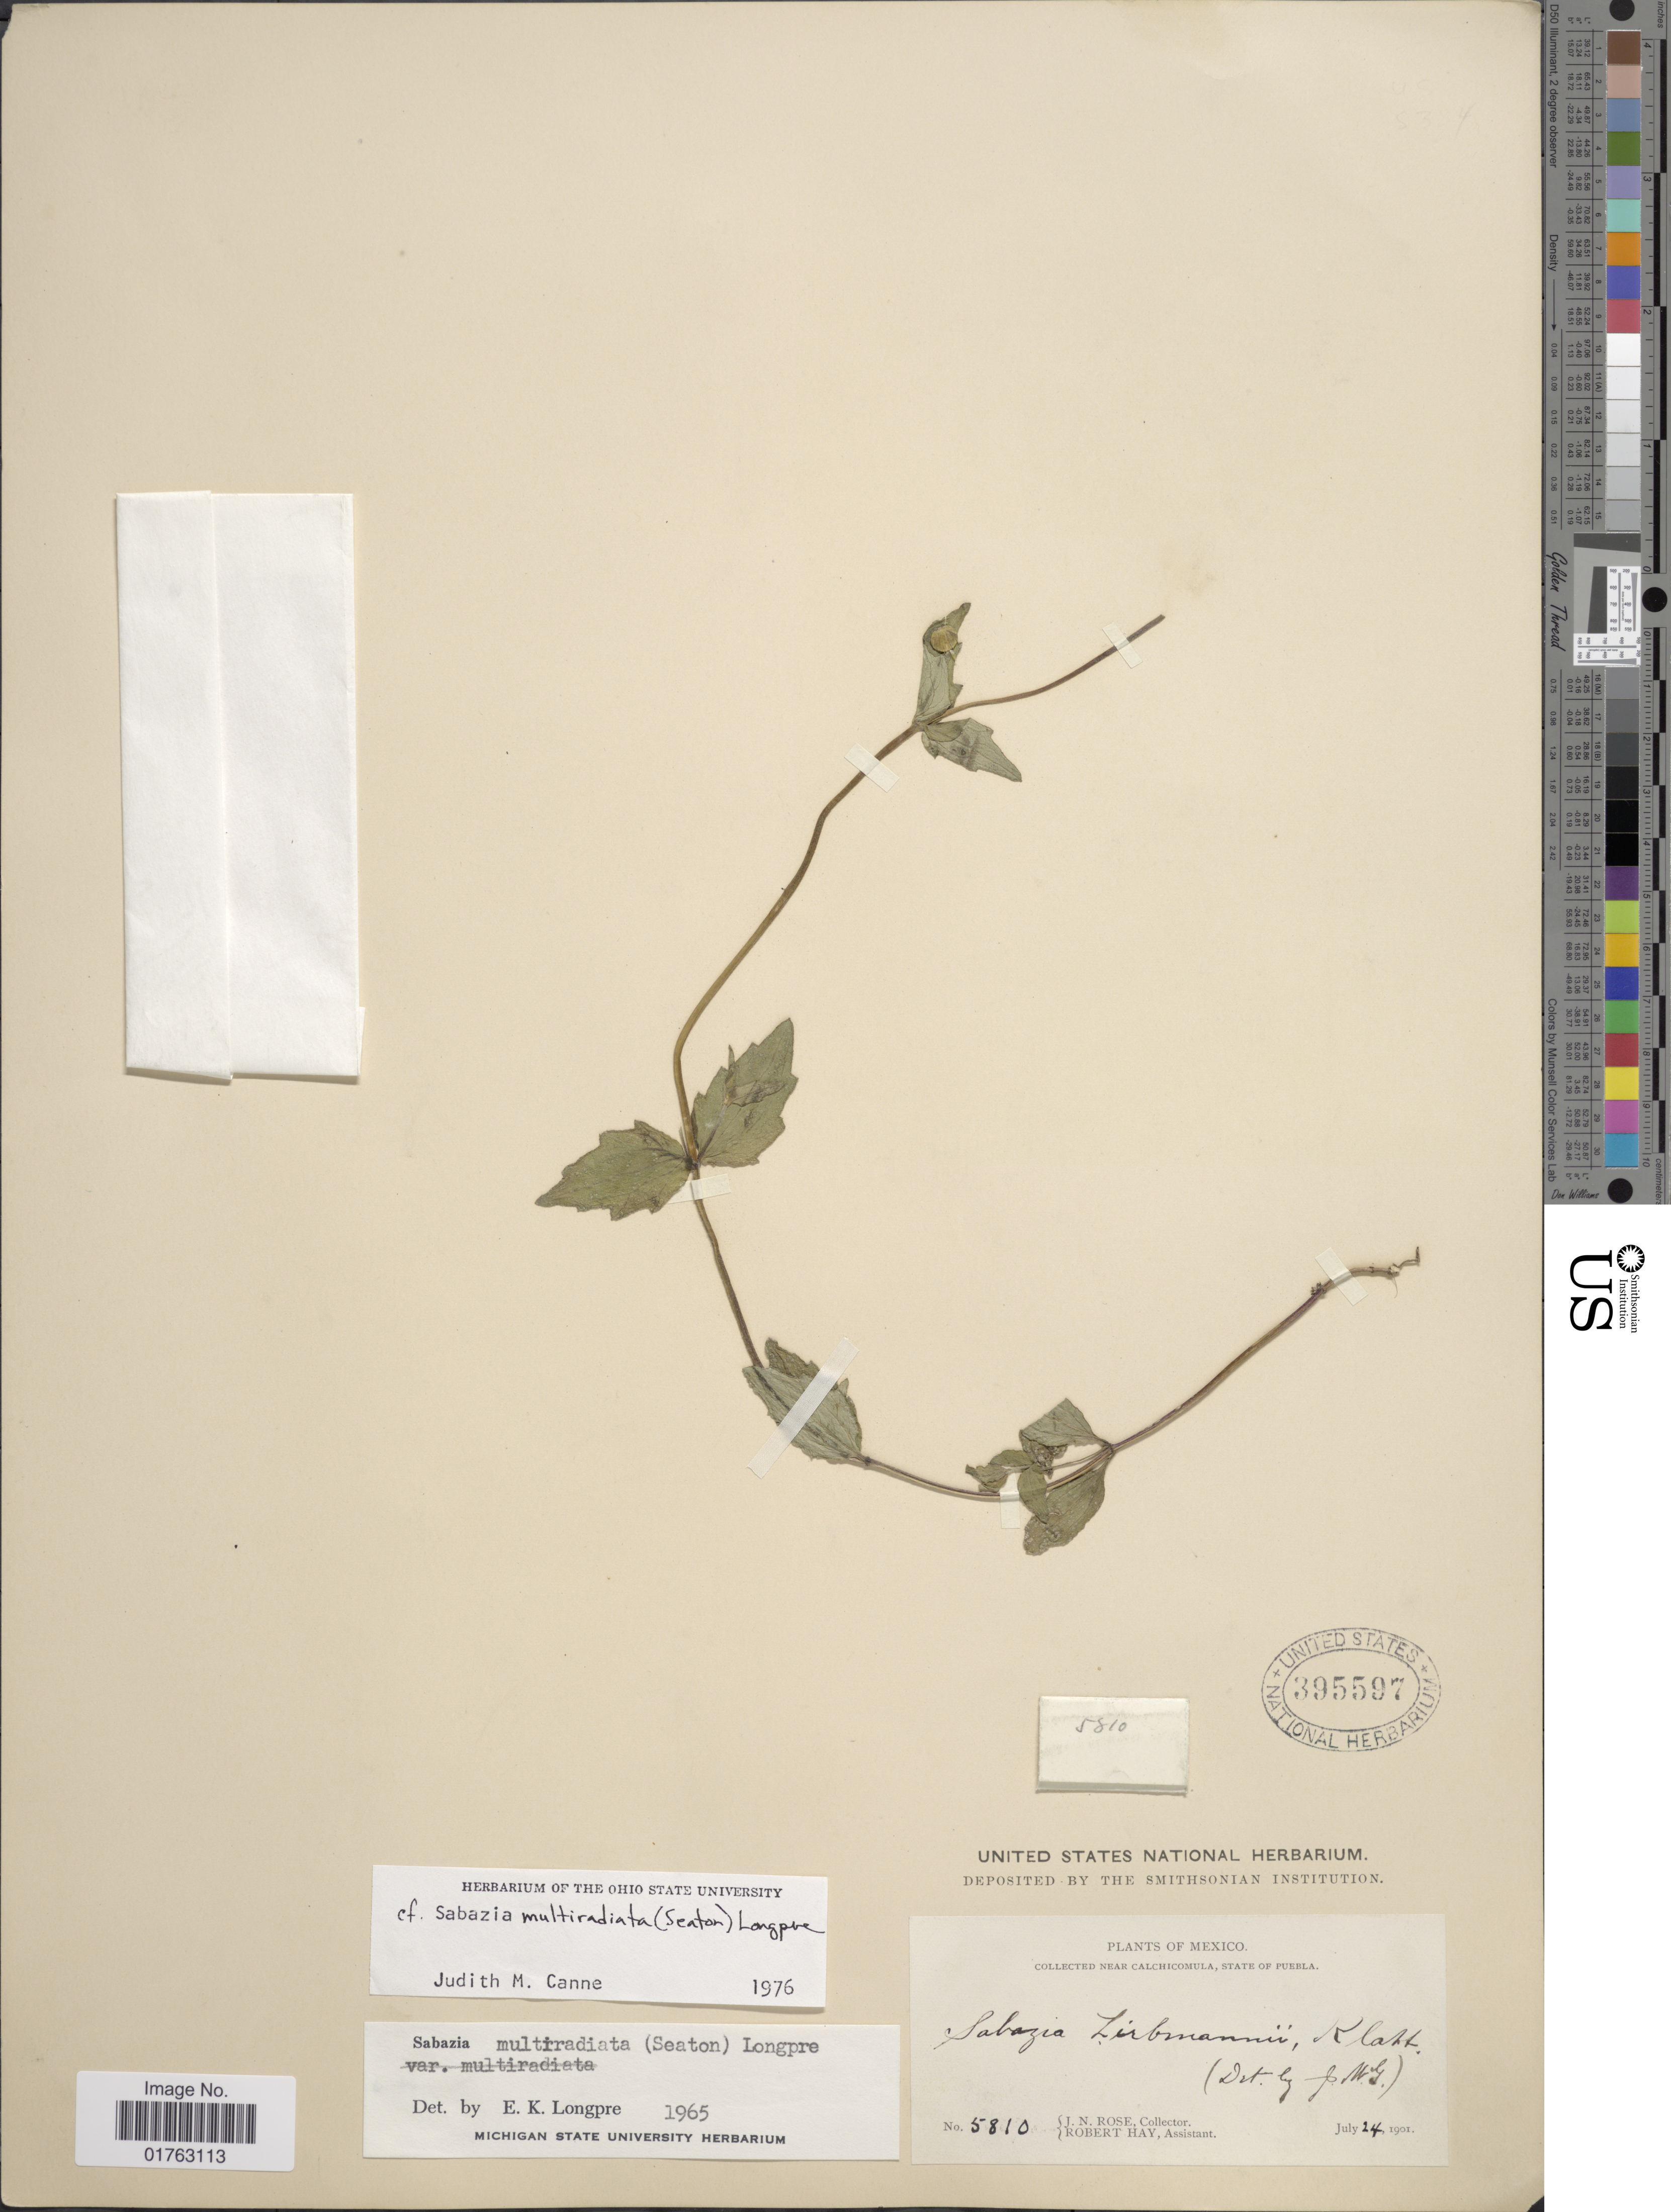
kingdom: Plantae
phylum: Tracheophyta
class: Magnoliopsida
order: Asterales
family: Asteraceae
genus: Sabazia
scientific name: Sabazia multiradiata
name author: (Seaton) Longpre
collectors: J. N. Rose & R. Hay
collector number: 5810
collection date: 1901-07-24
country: Mexico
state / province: Puebla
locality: Near Calchicomula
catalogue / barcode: US 395597